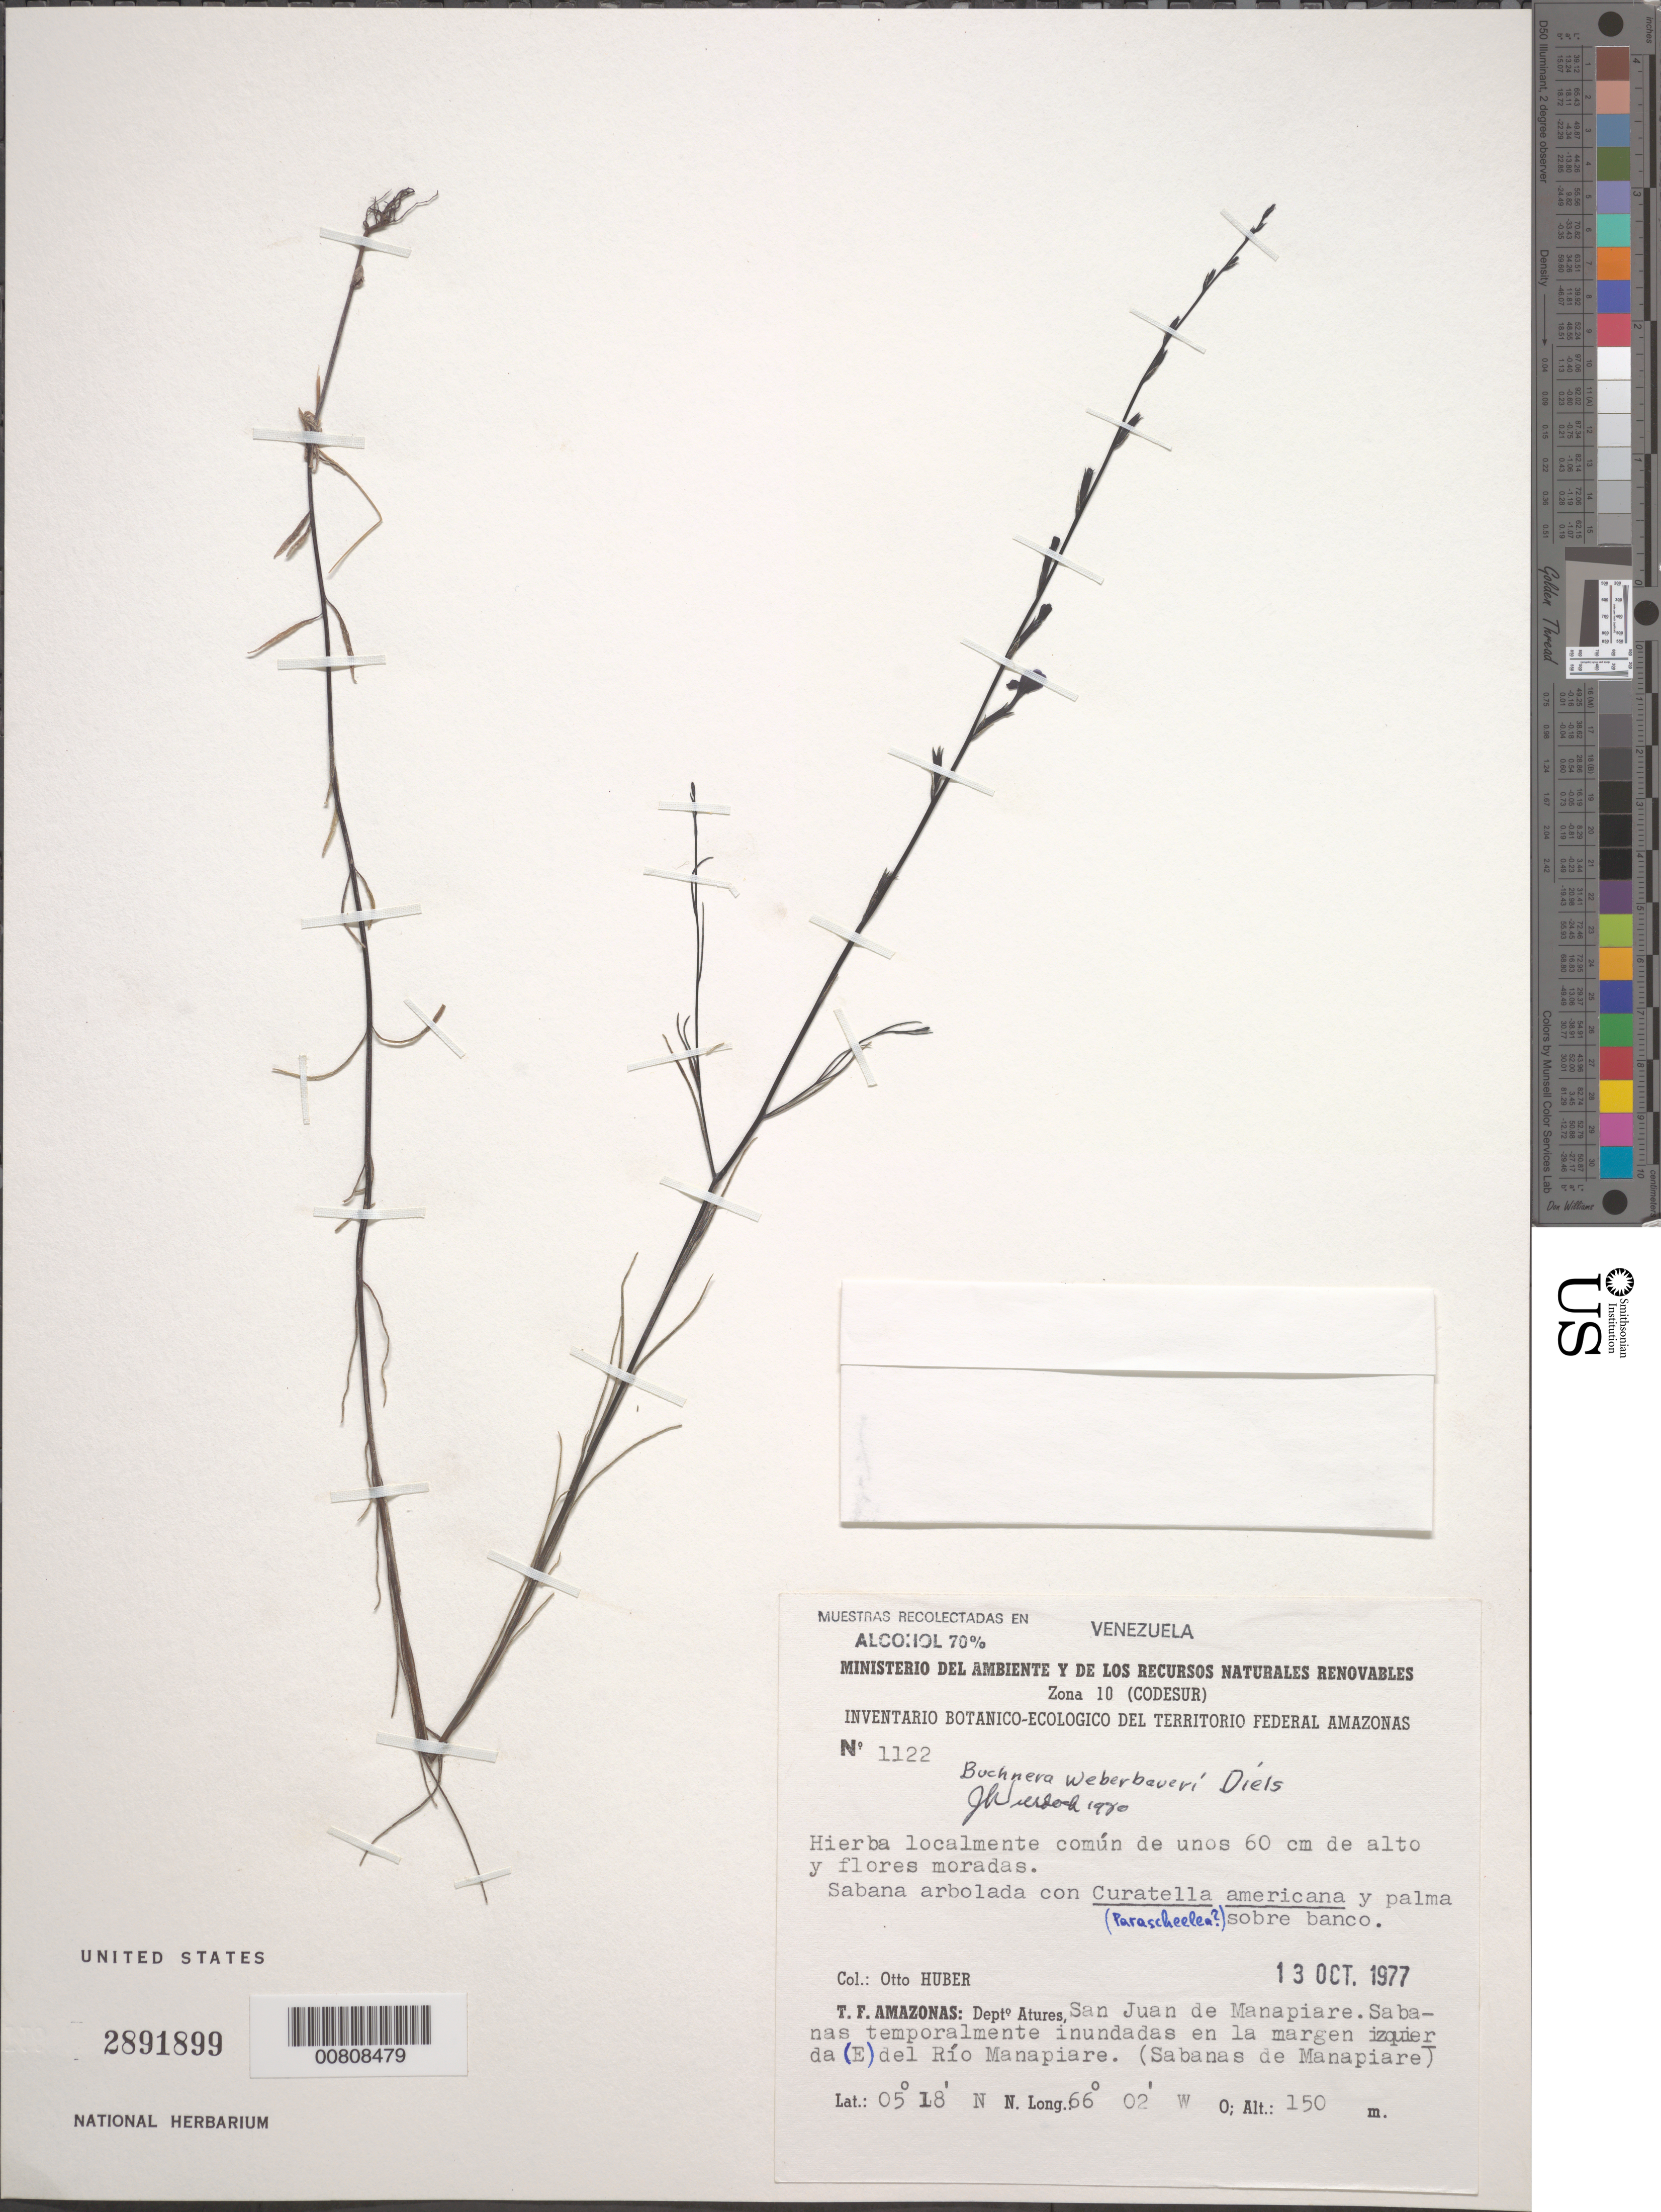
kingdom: Plantae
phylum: Tracheophyta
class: Magnoliopsida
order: Lamiales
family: Orobanchaceae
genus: Buchnera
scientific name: Buchnera weberbaueri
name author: Diels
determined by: Wurdack, John J., (US), US (UNITED STATES)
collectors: O. Huber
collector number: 1122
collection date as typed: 13-Oct-77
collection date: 1977-10-13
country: Venezuela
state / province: Amazonas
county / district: Atures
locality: San Juan de Manapiare, E del Río Manapiare (Sabanas de Manapiare)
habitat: Sabanas arbolada con Curatella americana y palma (Parasheelea?) sobre banco.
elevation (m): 150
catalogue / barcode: US 2891899